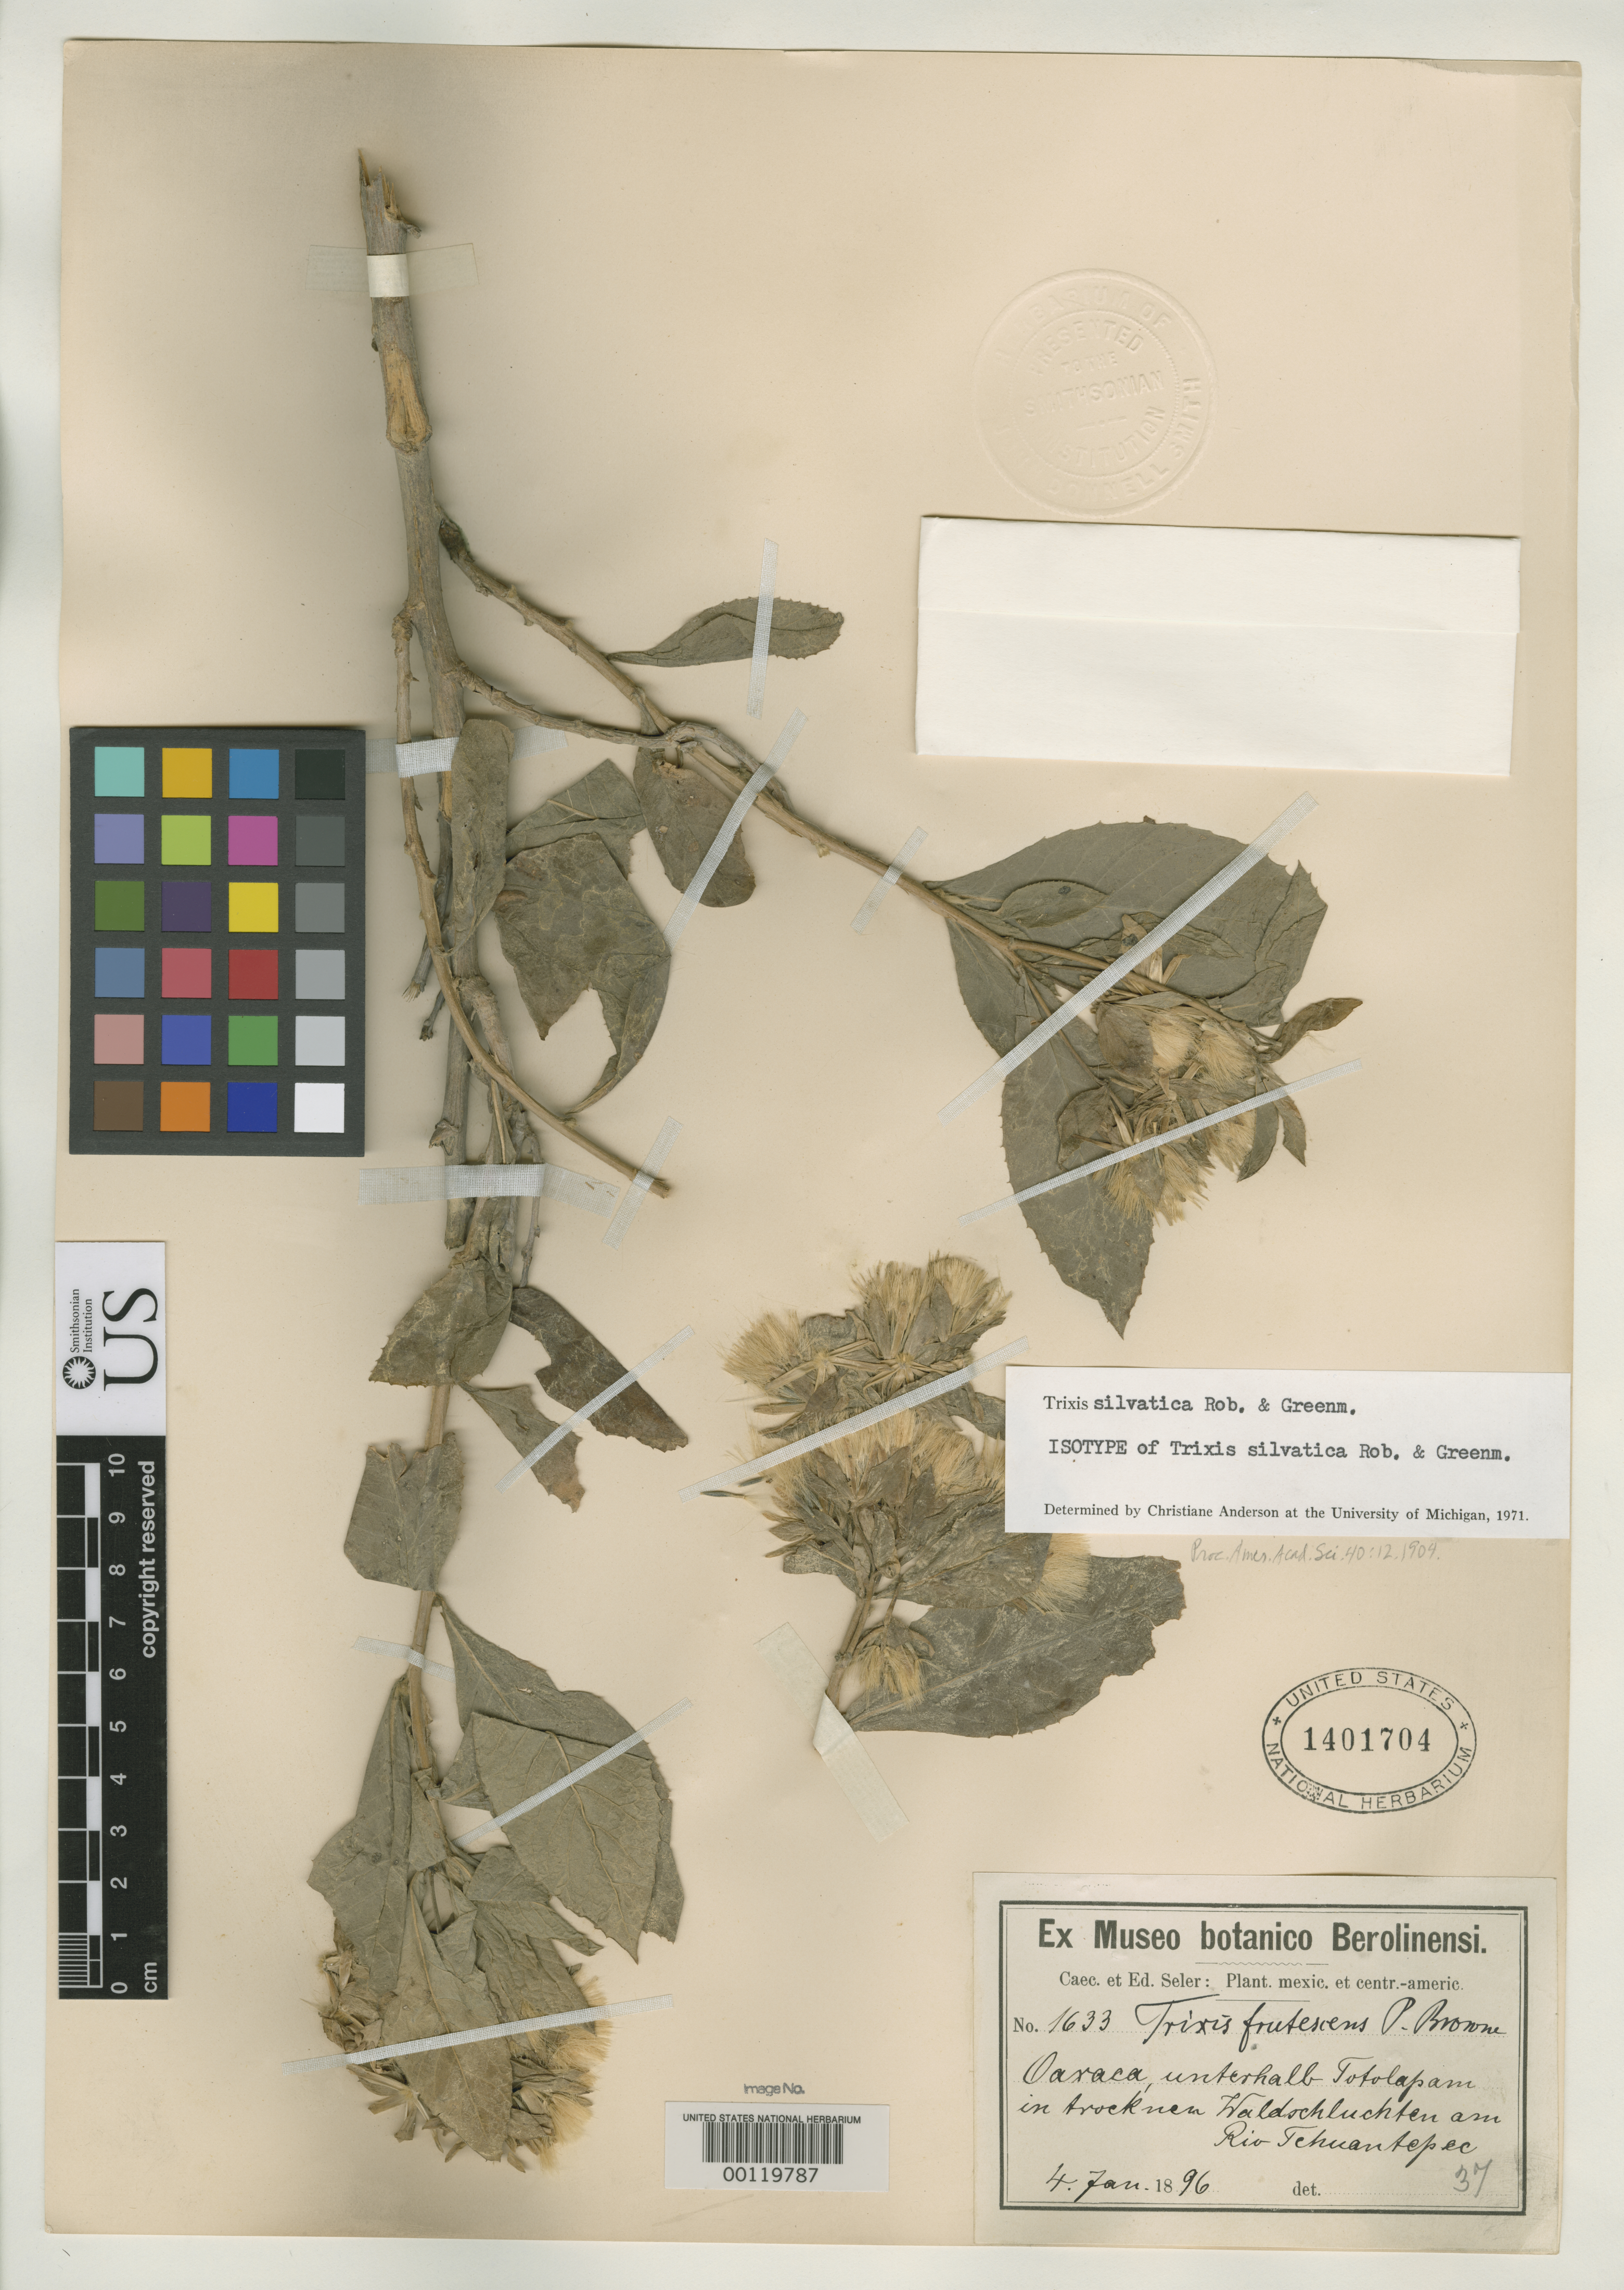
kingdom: Plantae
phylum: Tracheophyta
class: Magnoliopsida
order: Asterales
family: Asteraceae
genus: Trixis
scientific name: Trixis silvatica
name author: B.L. Rob. & Greenm.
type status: Isotype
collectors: C. Seler & E. Seler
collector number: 1633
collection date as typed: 04 Jan 1896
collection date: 1896-01-04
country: Mexico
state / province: Oaxaca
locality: Totolapam on Rio Tehuantepec.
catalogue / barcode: US 1401704